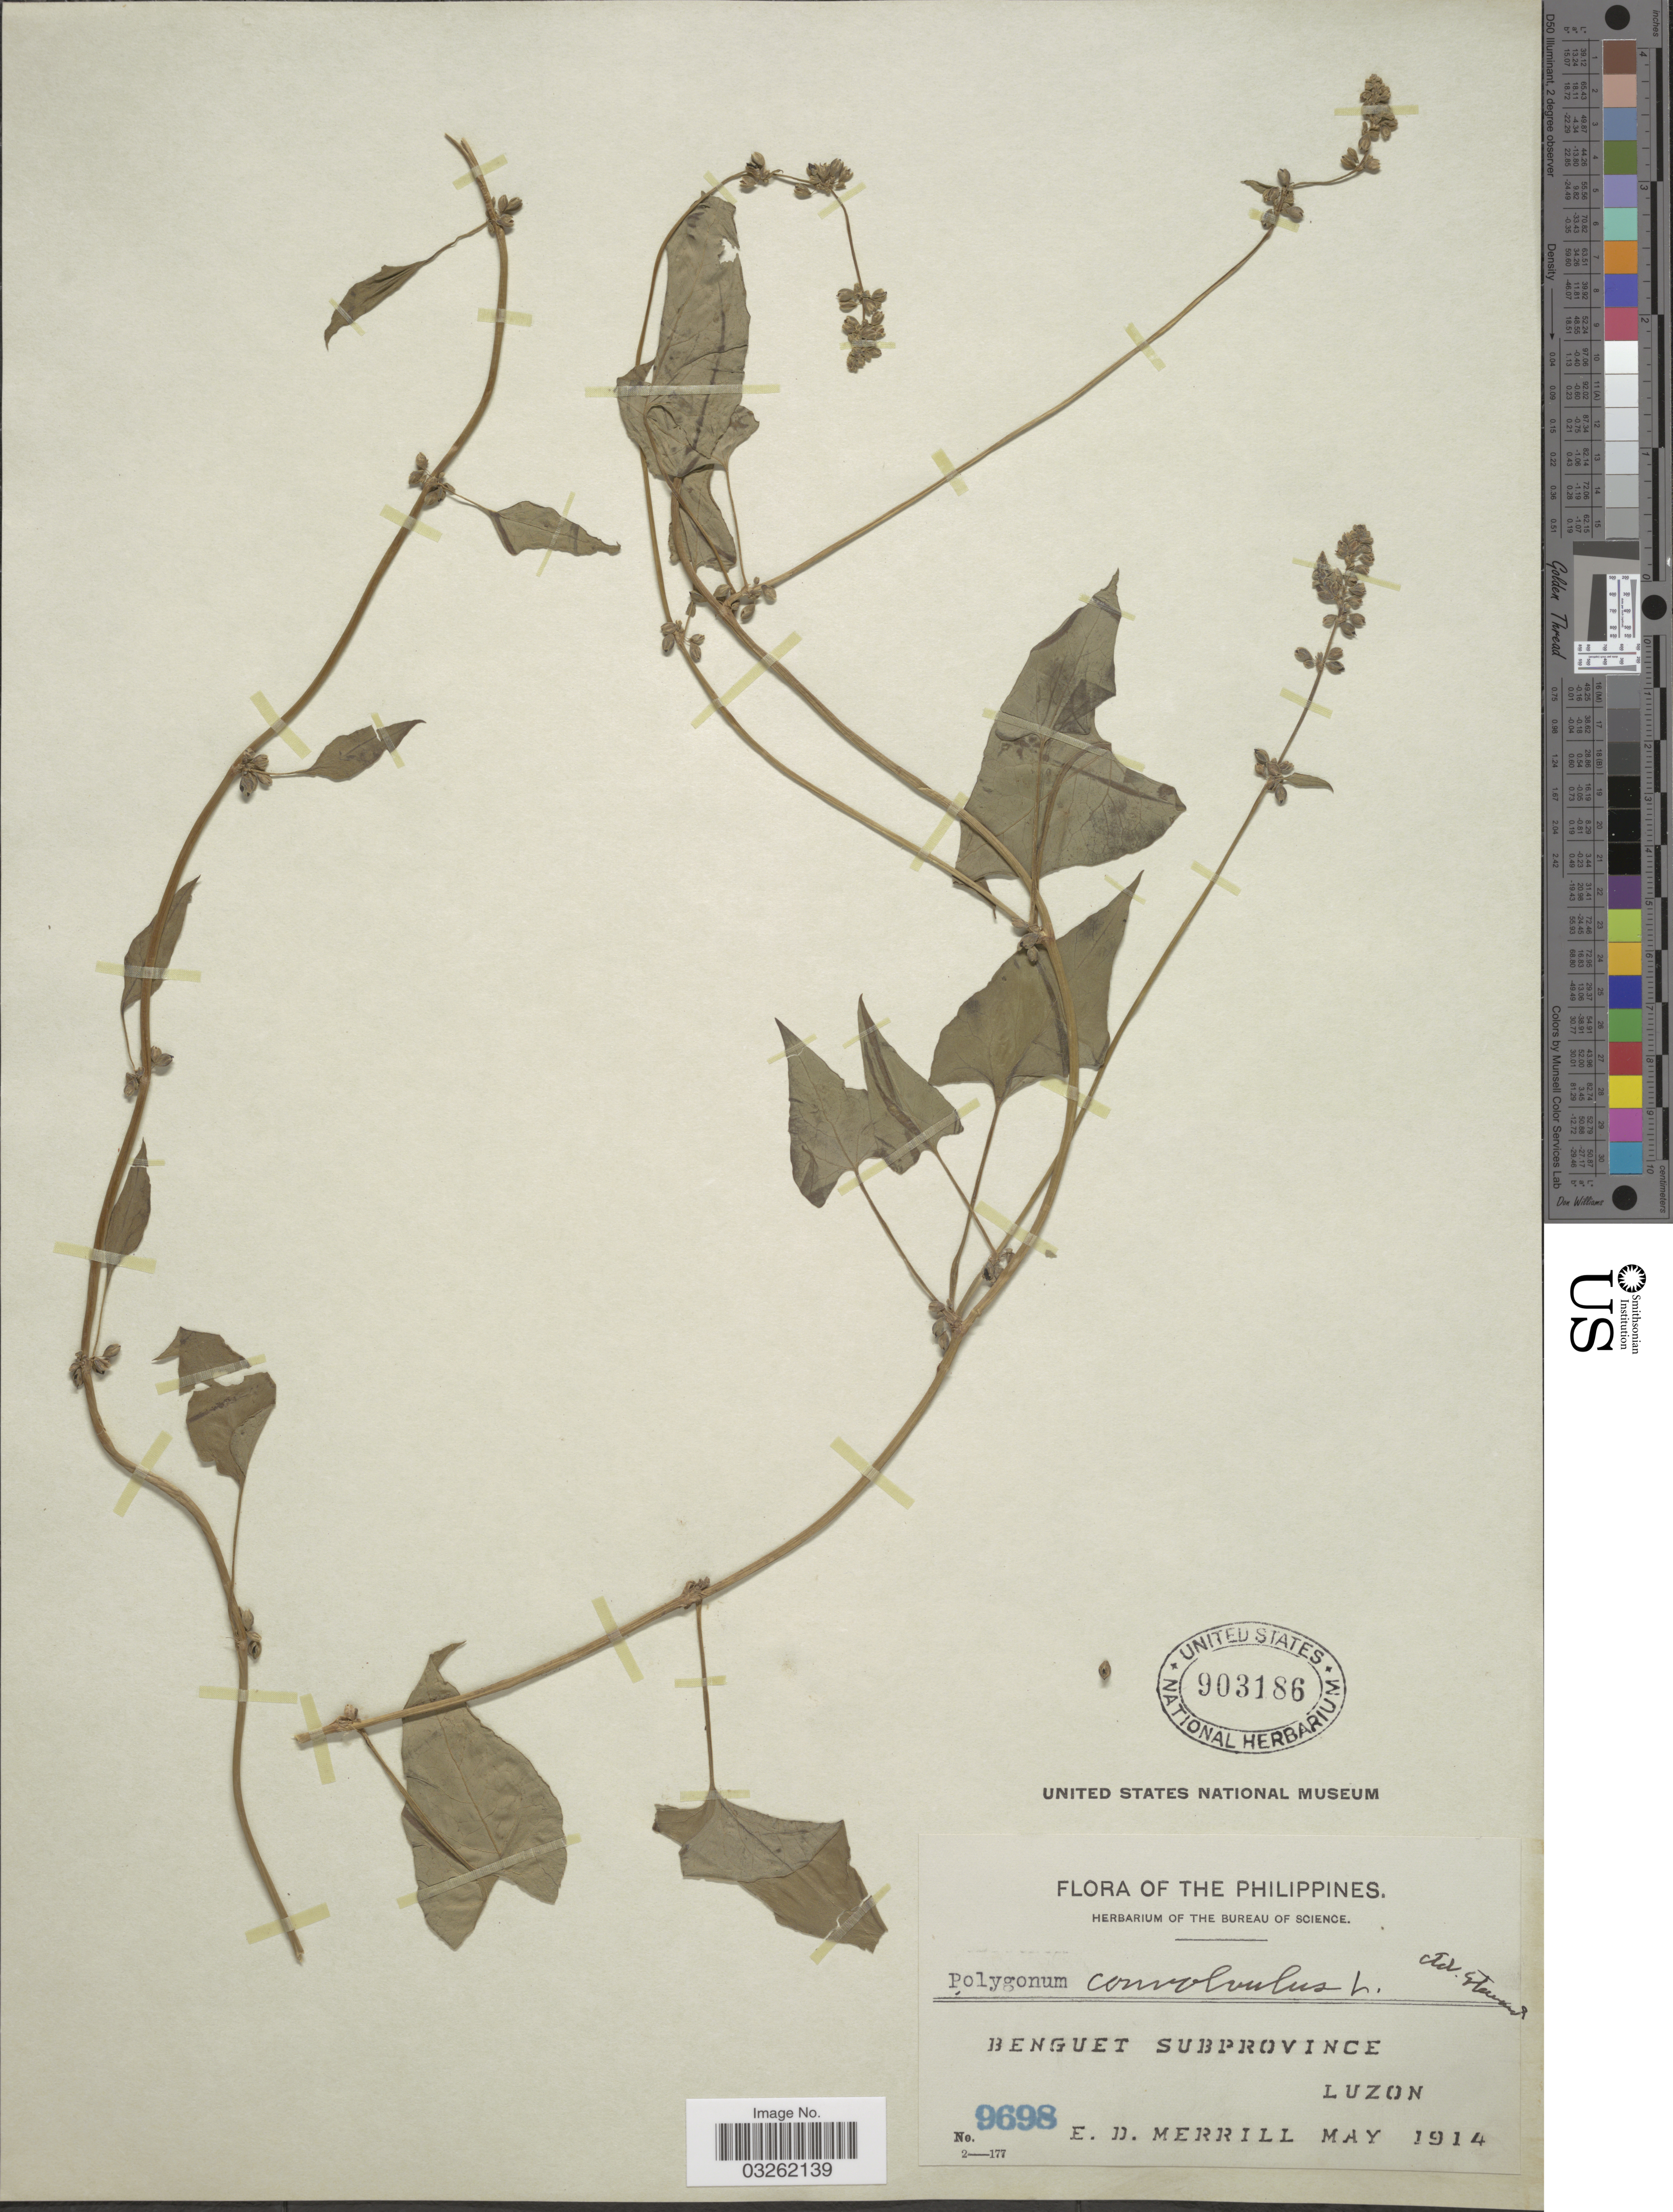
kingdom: Plantae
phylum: Tracheophyta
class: Magnoliopsida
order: Caryophyllales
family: Polygonaceae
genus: Fallopia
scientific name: Fallopia convolvulus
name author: (L.) Á. Löve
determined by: Strong, Mark T., (BOT), Smithsonian Institution - National Museum of Natural History (UNITED STATES)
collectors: E. D. Merrill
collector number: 9698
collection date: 1914-05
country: Philippines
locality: Benguet Subprovince. Luzon.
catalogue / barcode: US 903186